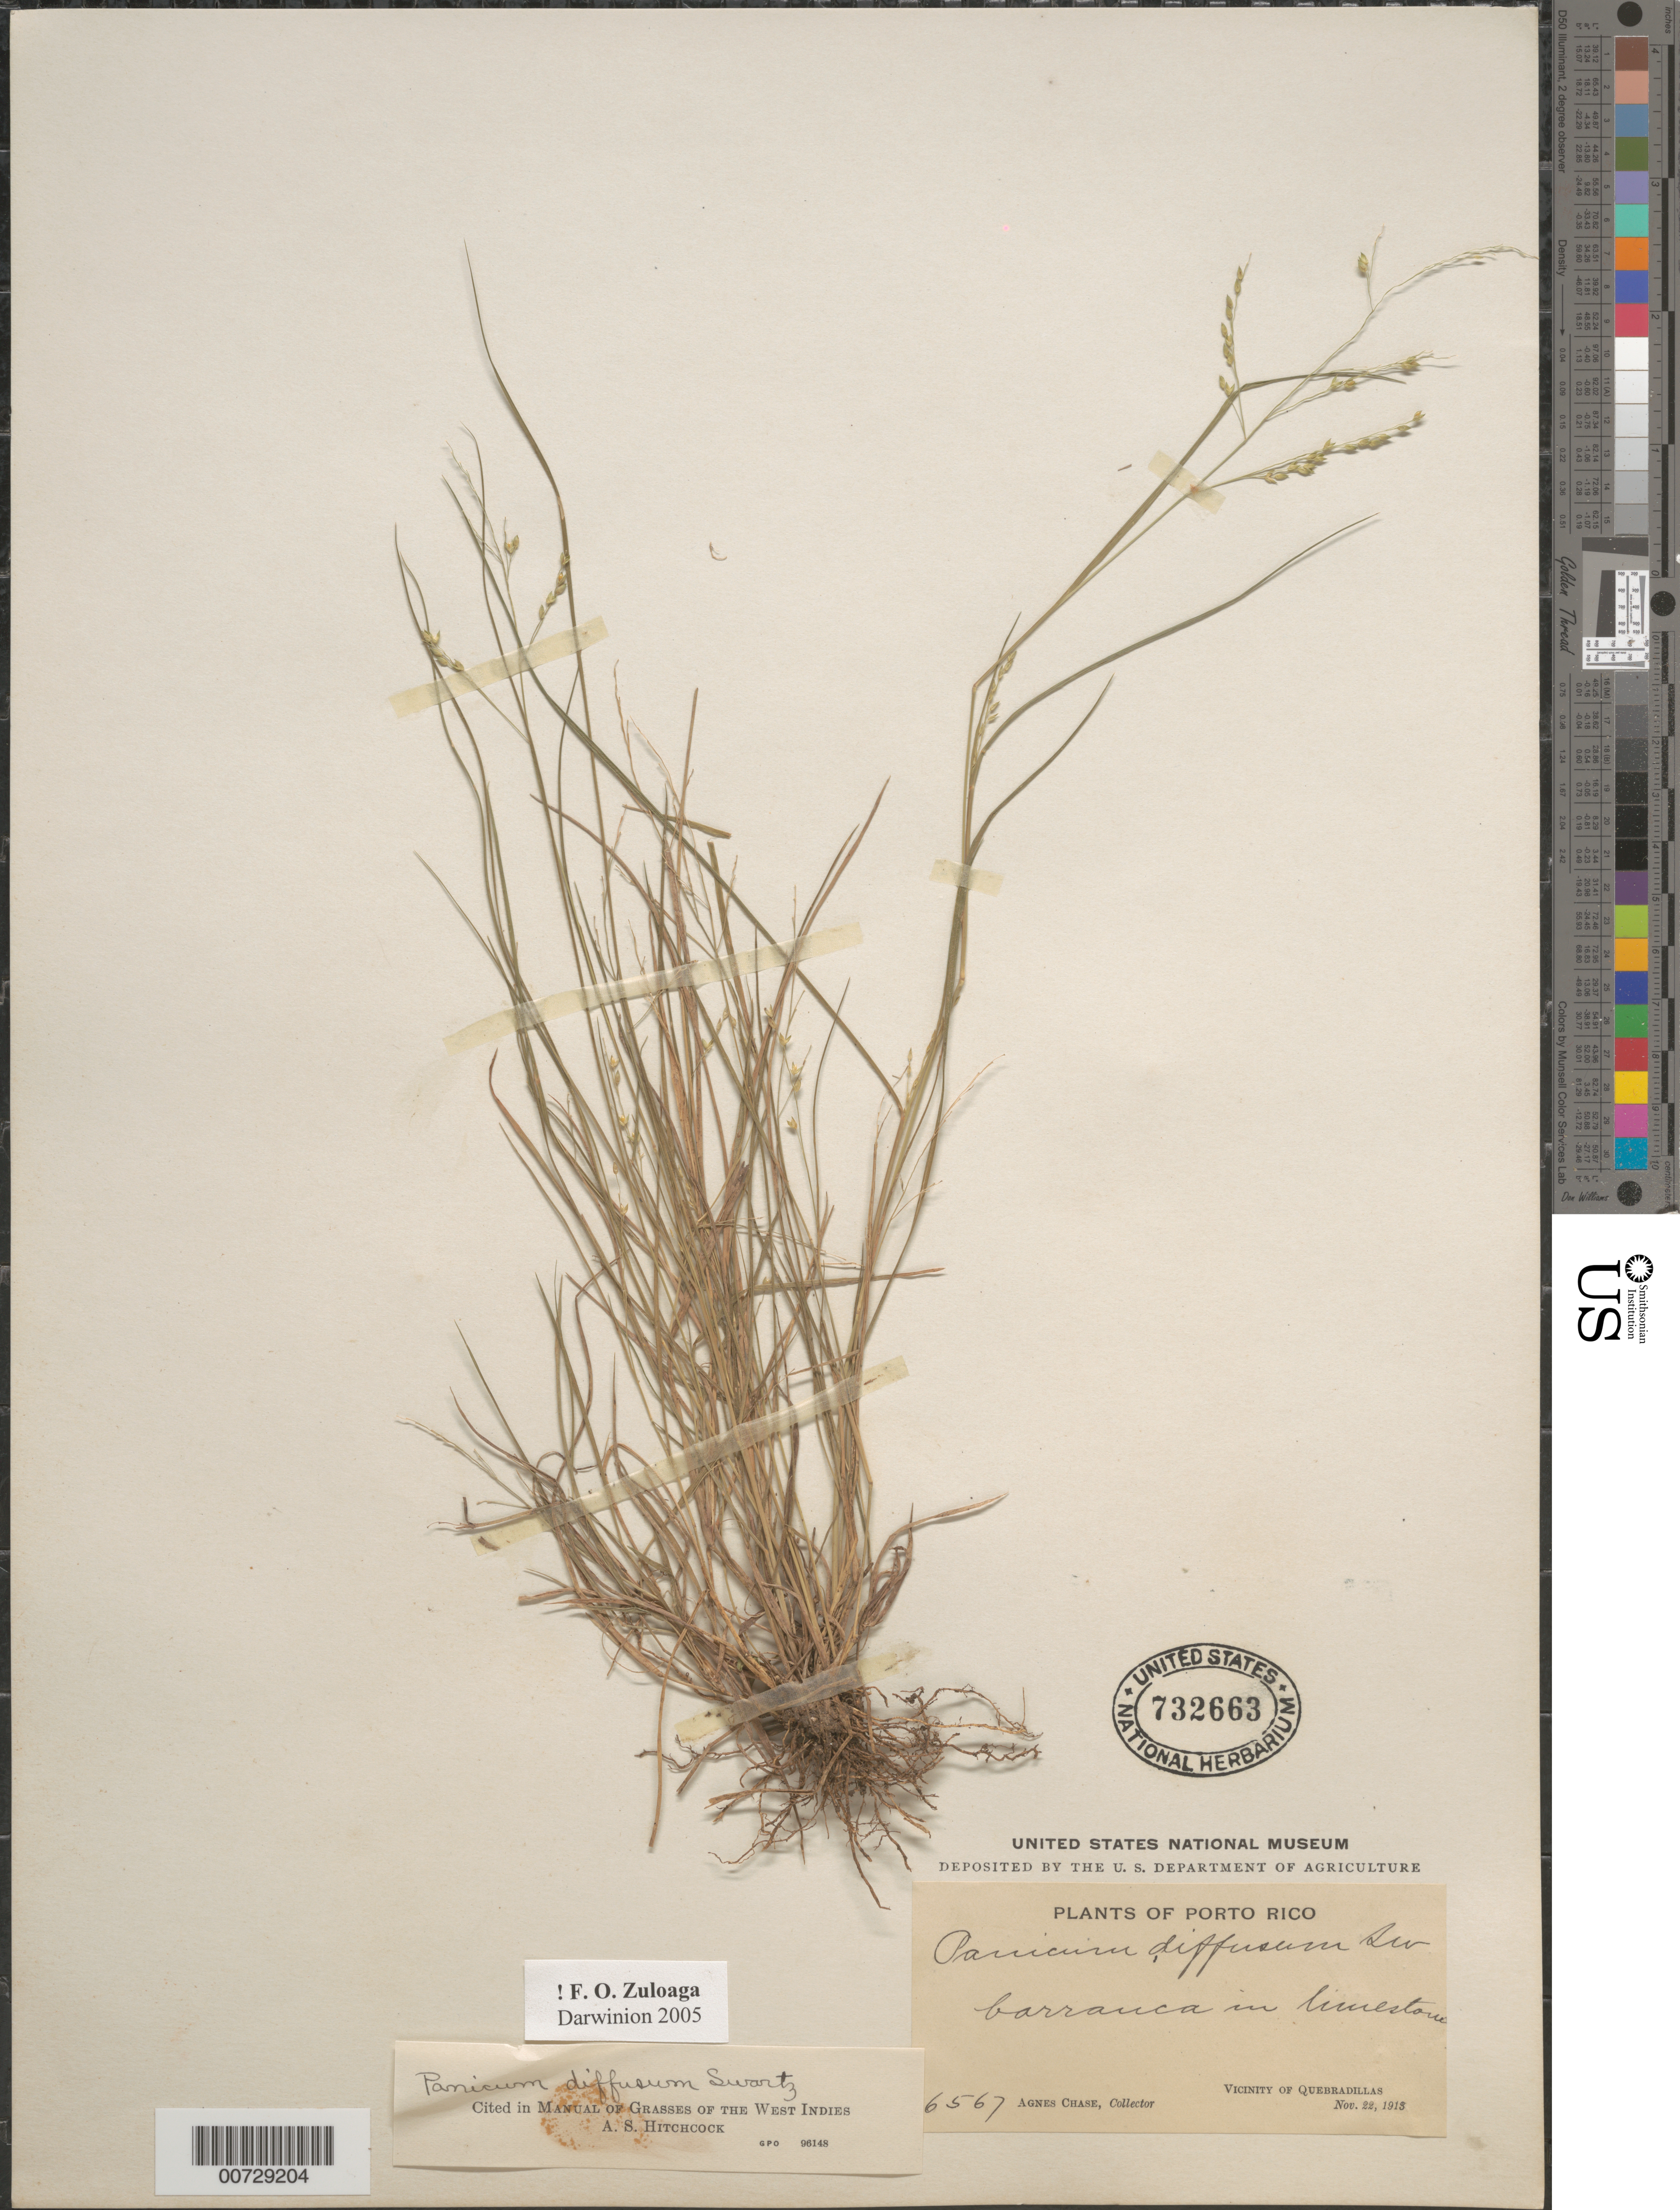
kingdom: Plantae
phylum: Tracheophyta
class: Liliopsida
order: Poales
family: Poaceae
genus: Panicum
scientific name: Panicum diffusum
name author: Sw.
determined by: Hitchcock, Albert S.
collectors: A. Chase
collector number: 6567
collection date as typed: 22 Nov 1913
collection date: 1913-11-22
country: Puerto Rico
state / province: Quebradillas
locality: Quebradillas, vic of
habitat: Barranca in limestone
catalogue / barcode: US 732663